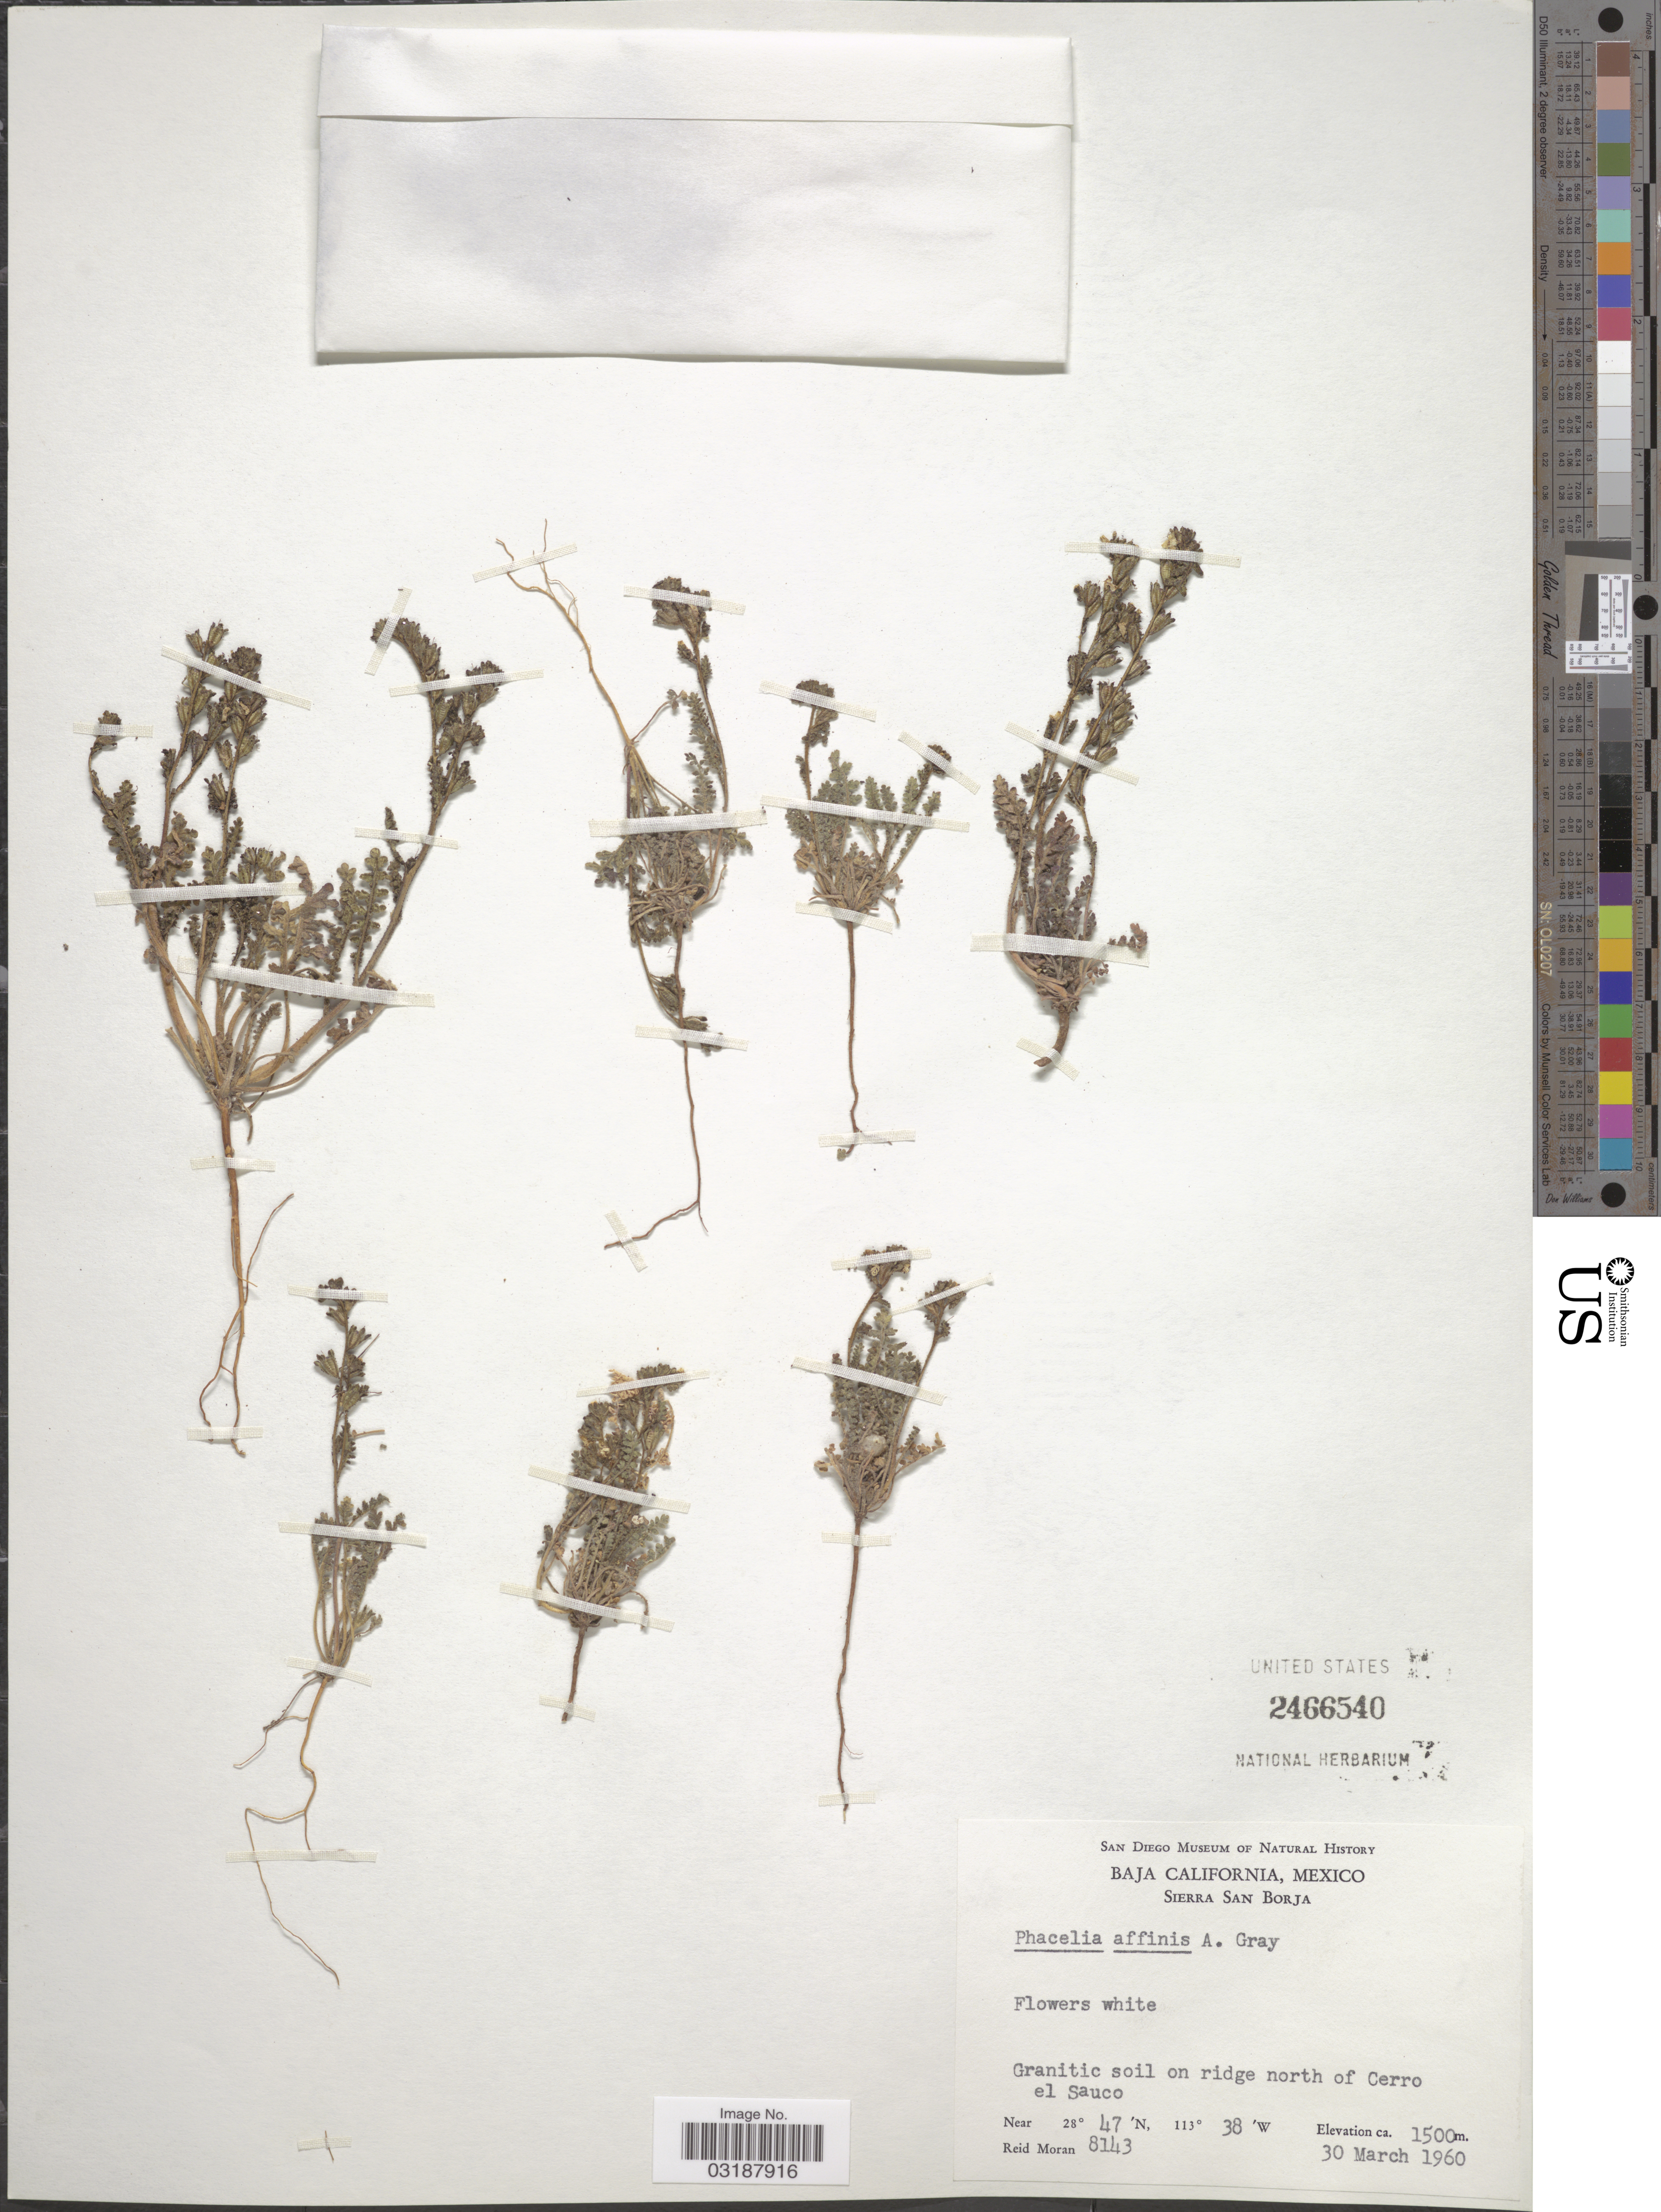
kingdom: Plantae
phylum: Tracheophyta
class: Magnoliopsida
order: Boraginales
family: Hydrophyllaceae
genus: Phacelia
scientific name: Phacelia affinis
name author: A. Gray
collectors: R. Moran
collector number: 8143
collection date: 1960-03-30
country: Mexico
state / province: Baja California Norte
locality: Sierra San Borja, Granitic soil on ridge north of Cerro el Sauco.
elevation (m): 1500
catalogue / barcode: US 2466540